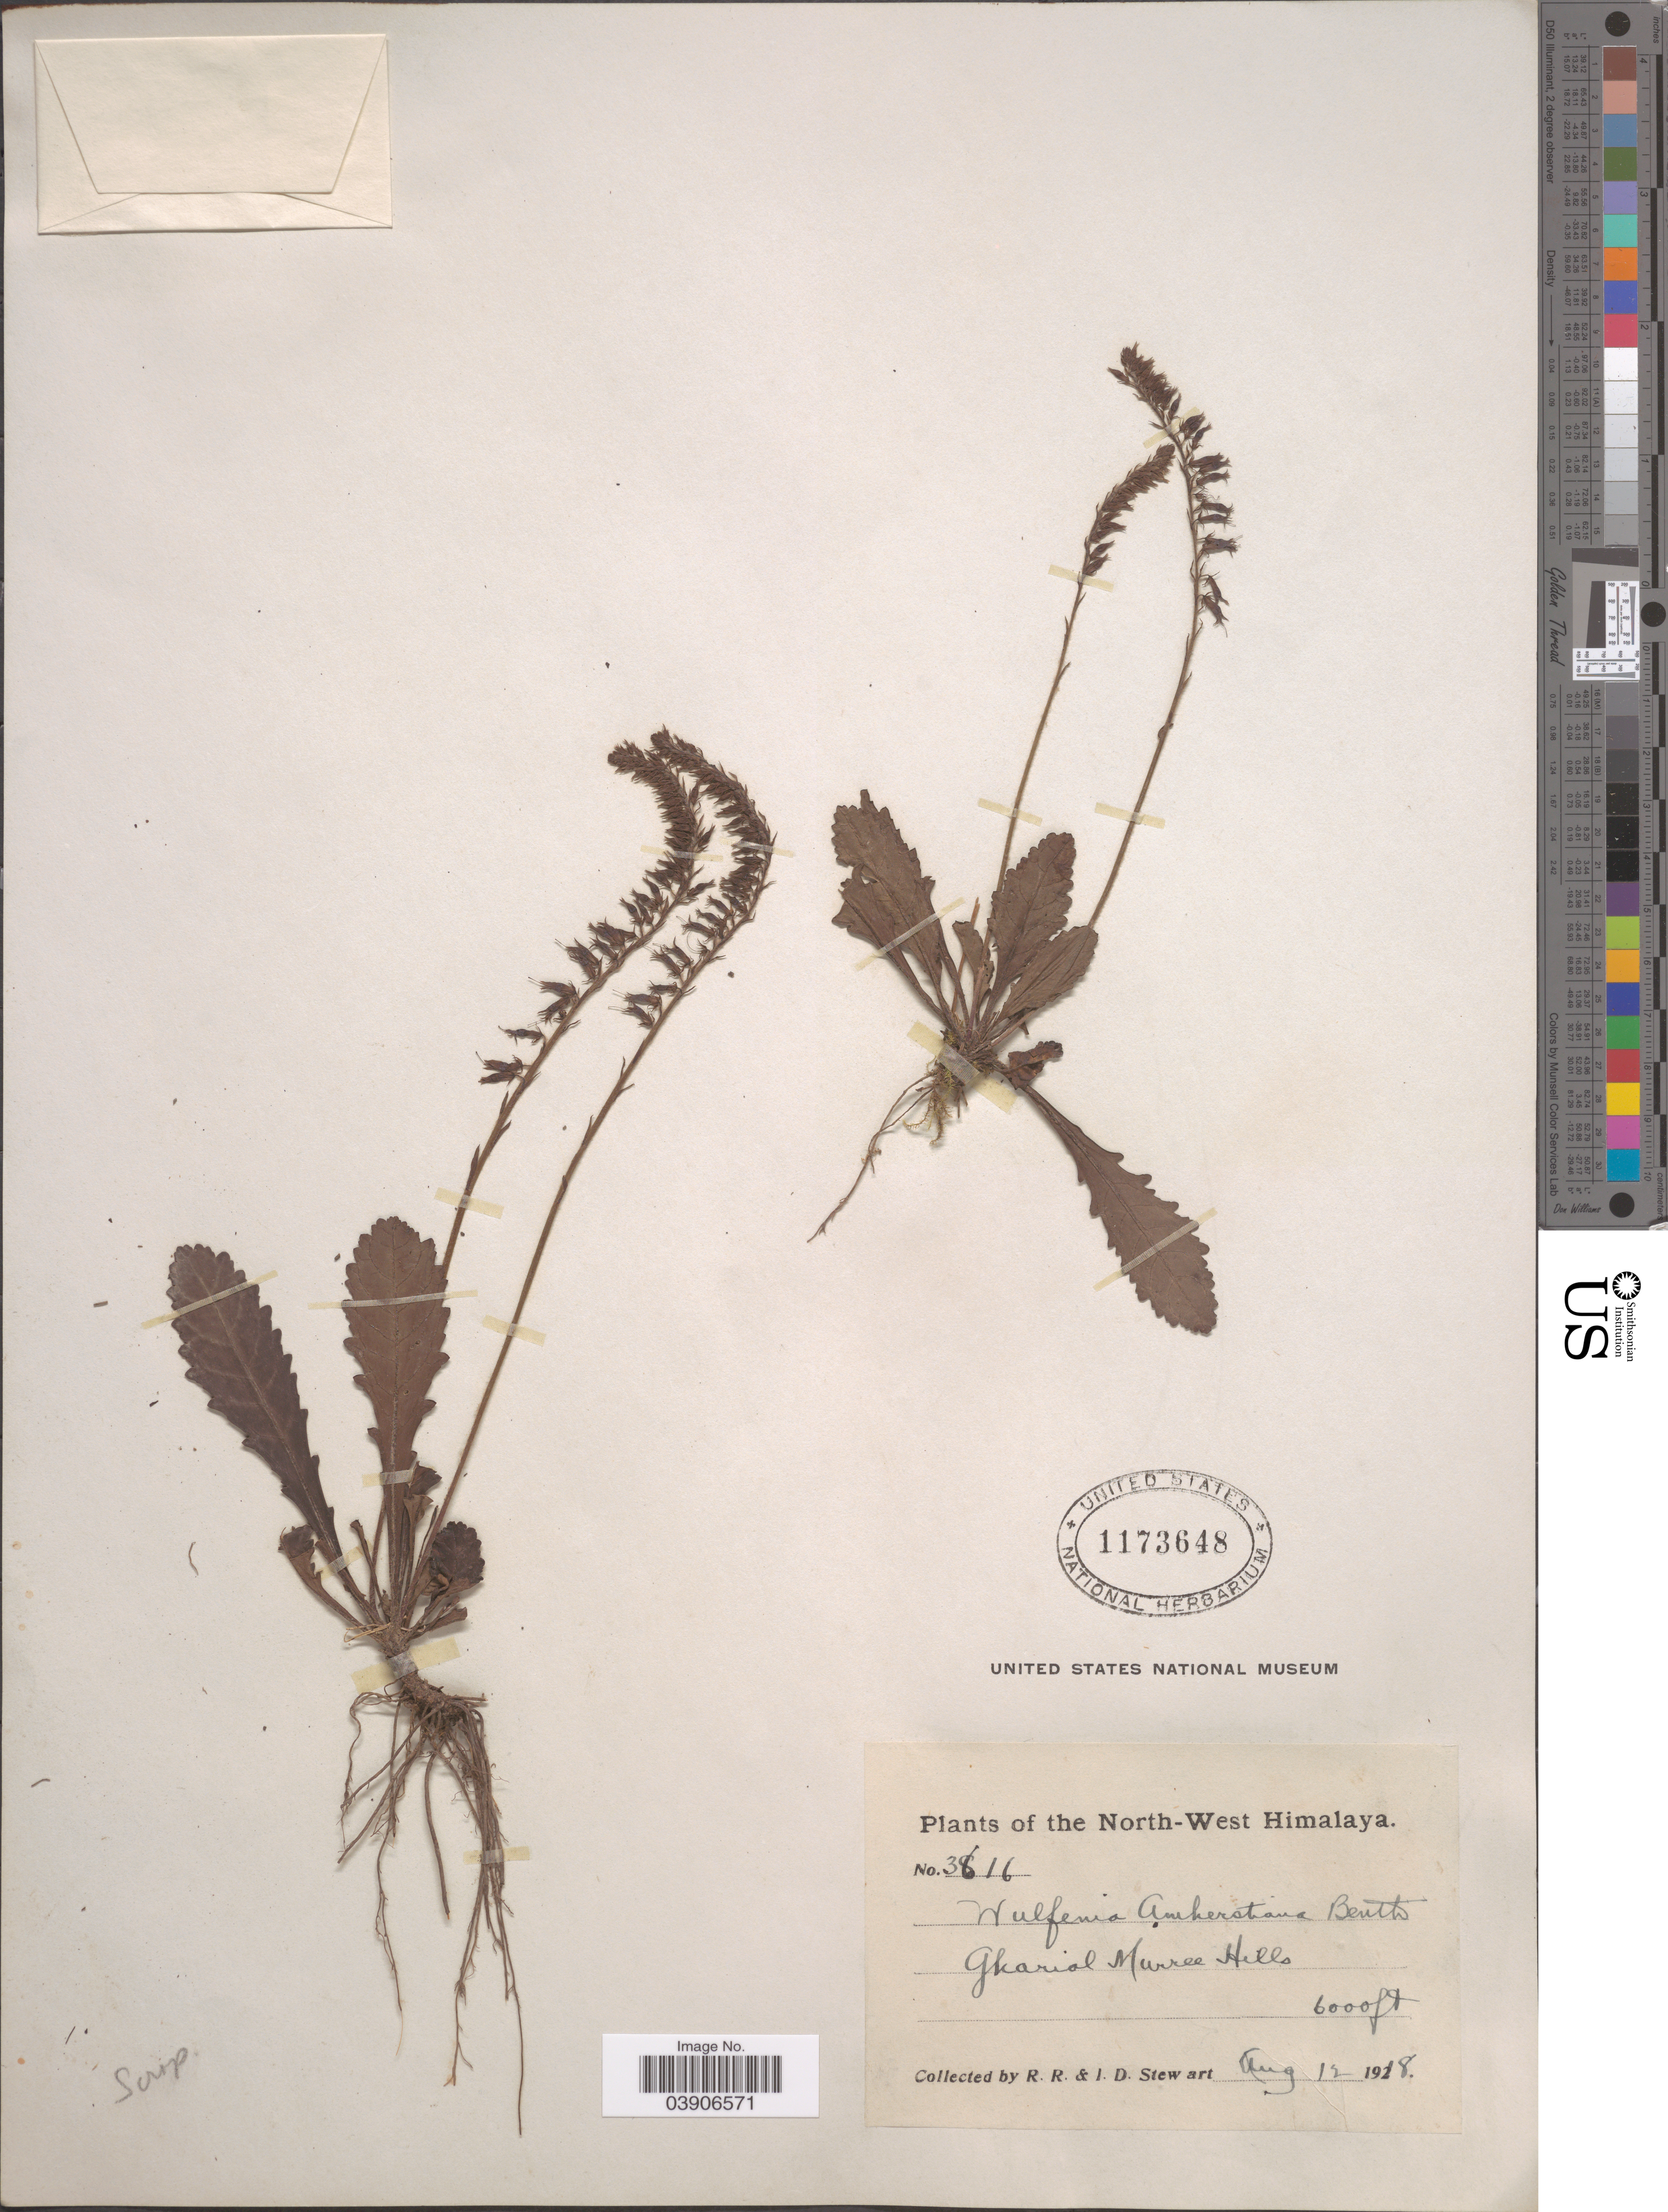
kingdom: Plantae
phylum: Tracheophyta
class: Magnoliopsida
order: Lamiales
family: Plantaginaceae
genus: Wulfenia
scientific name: Wulfenia amherstiana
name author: Benth.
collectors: R. Stewart & I. Stewart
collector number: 3616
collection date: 1918-08-12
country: Pakistan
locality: The North-West Himalaya. Gkariol Murree Hills.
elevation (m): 1829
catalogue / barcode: US 1173648